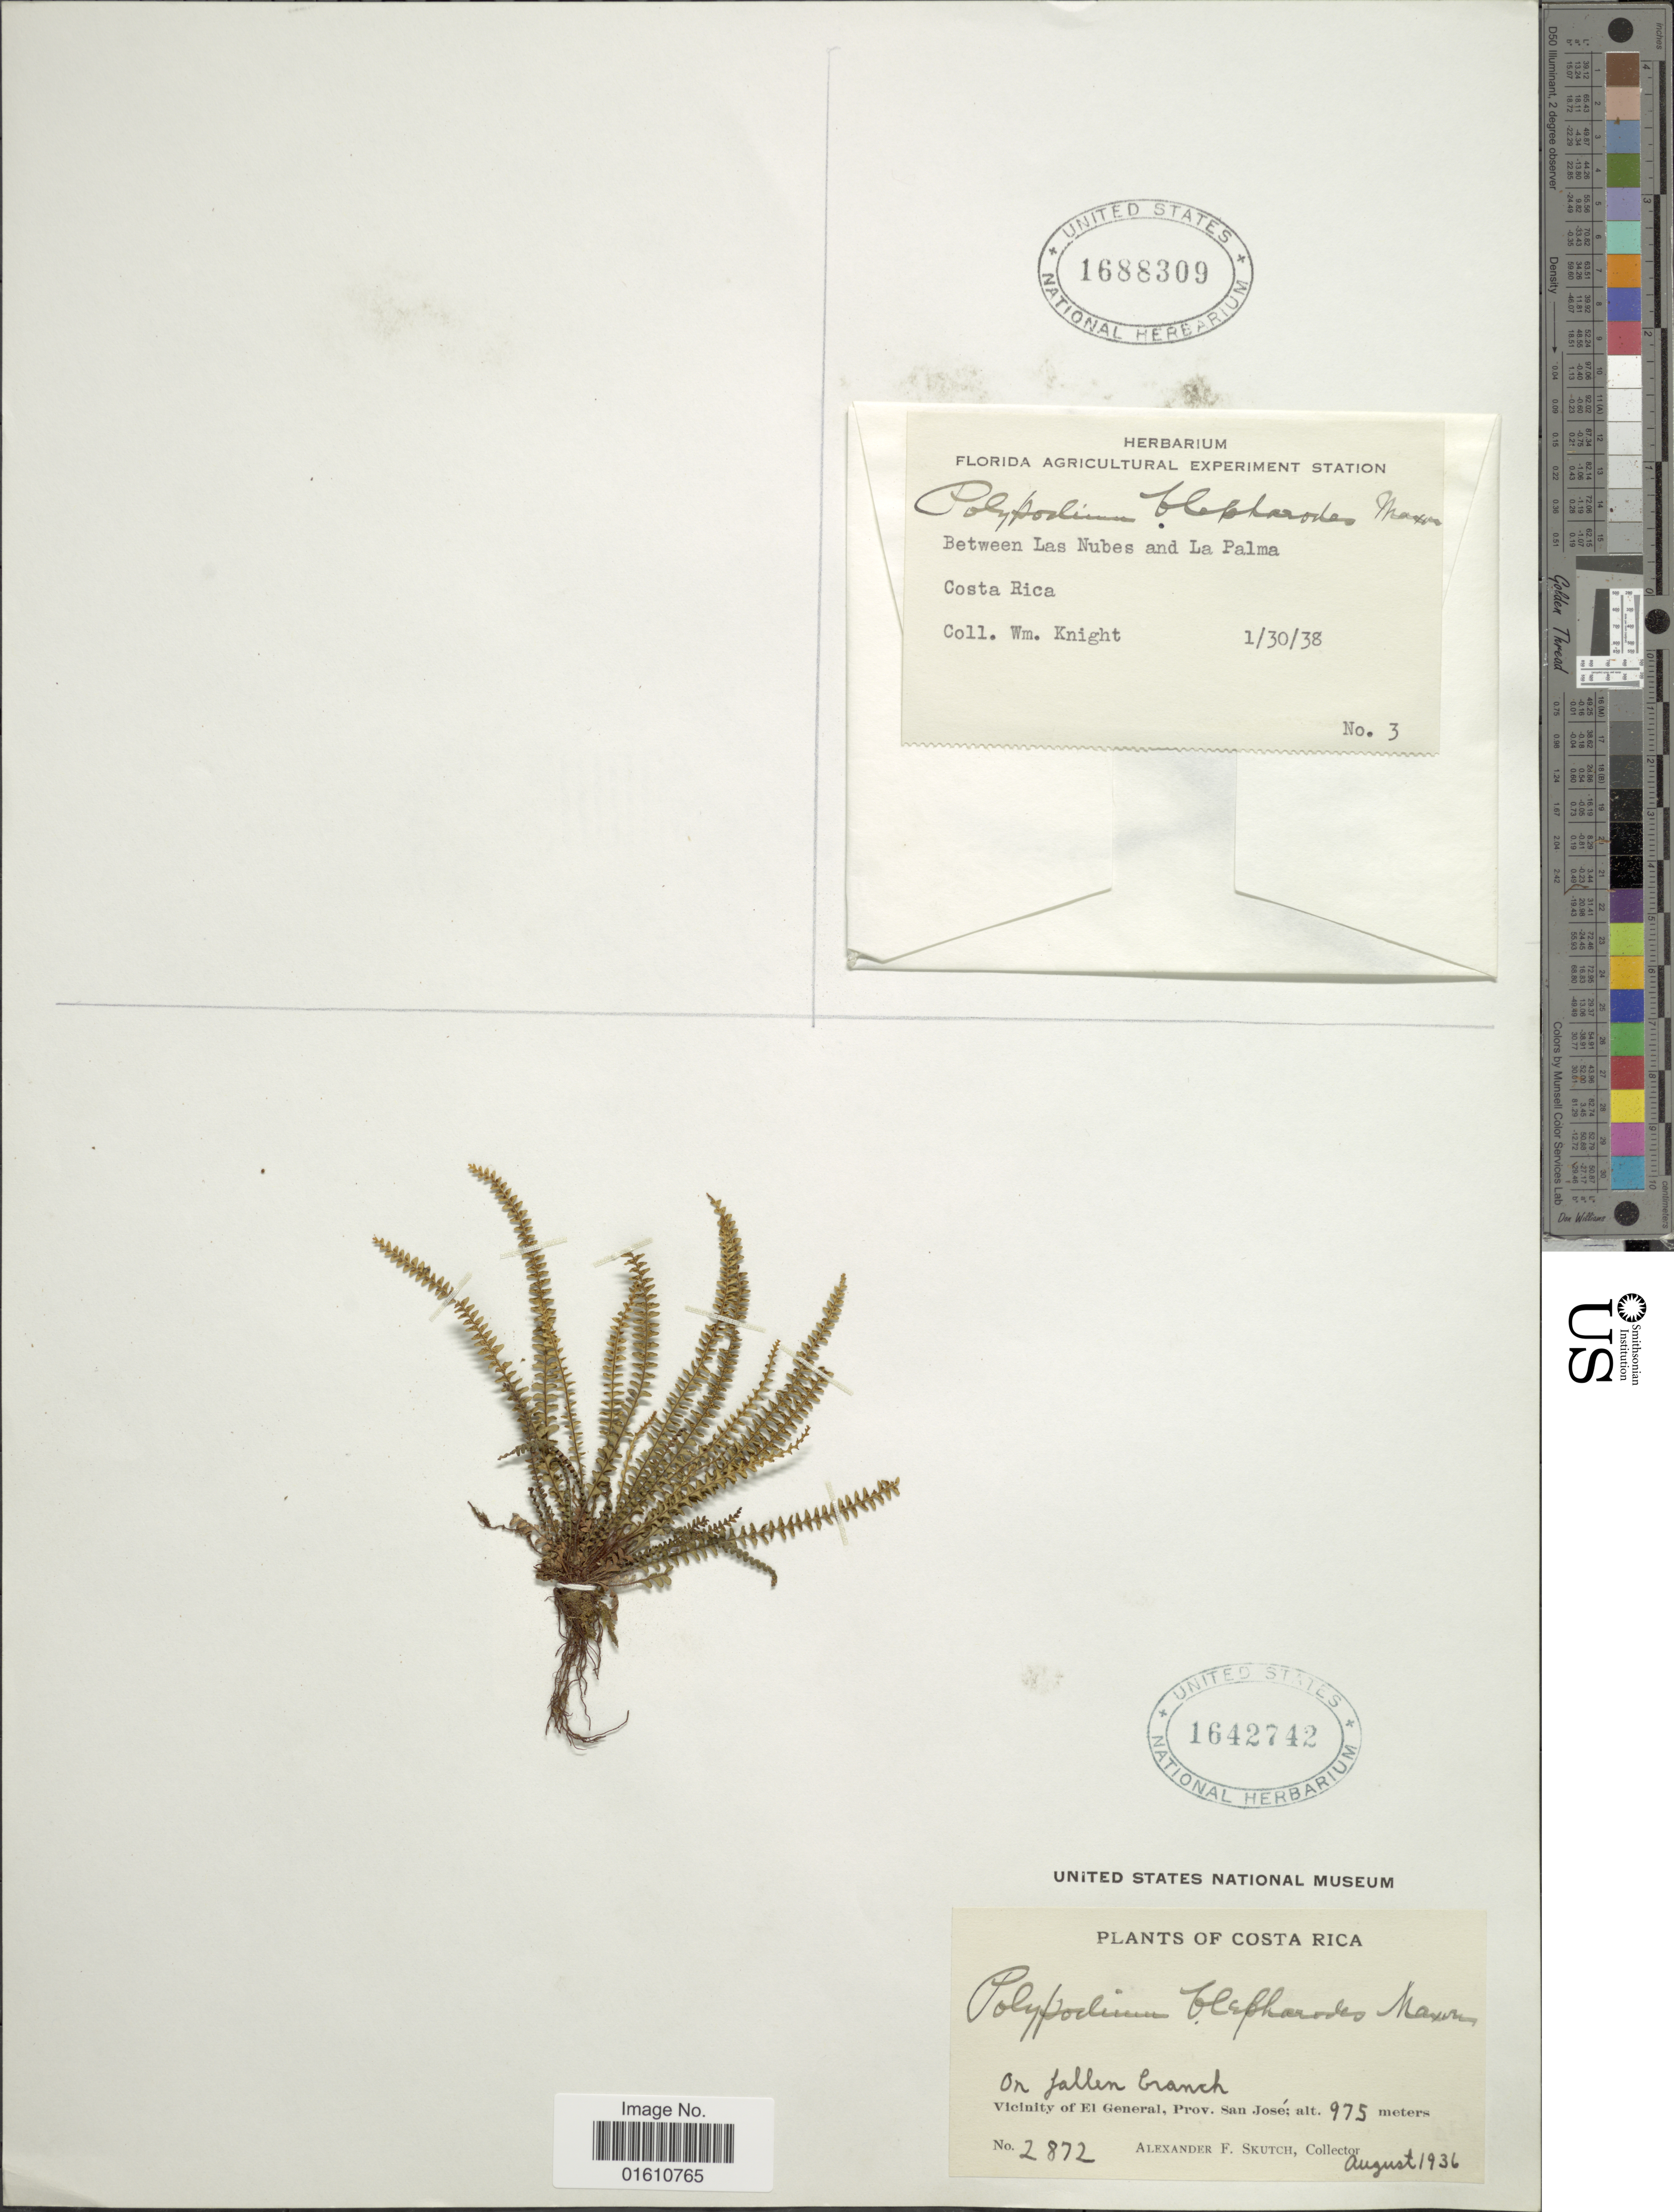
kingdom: Plantae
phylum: Tracheophyta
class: Polypodiopsida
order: Polypodiales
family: Polypodiaceae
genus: Moranopteris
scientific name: Moranopteris taenifolia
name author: (Jenman) R. Y. Hirai & J. Prado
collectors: A. F. Skutch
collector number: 2872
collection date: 1936-08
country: Costa Rica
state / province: San José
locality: Vicinity of El General, Prov. San Jose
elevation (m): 975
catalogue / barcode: US 1642742-2